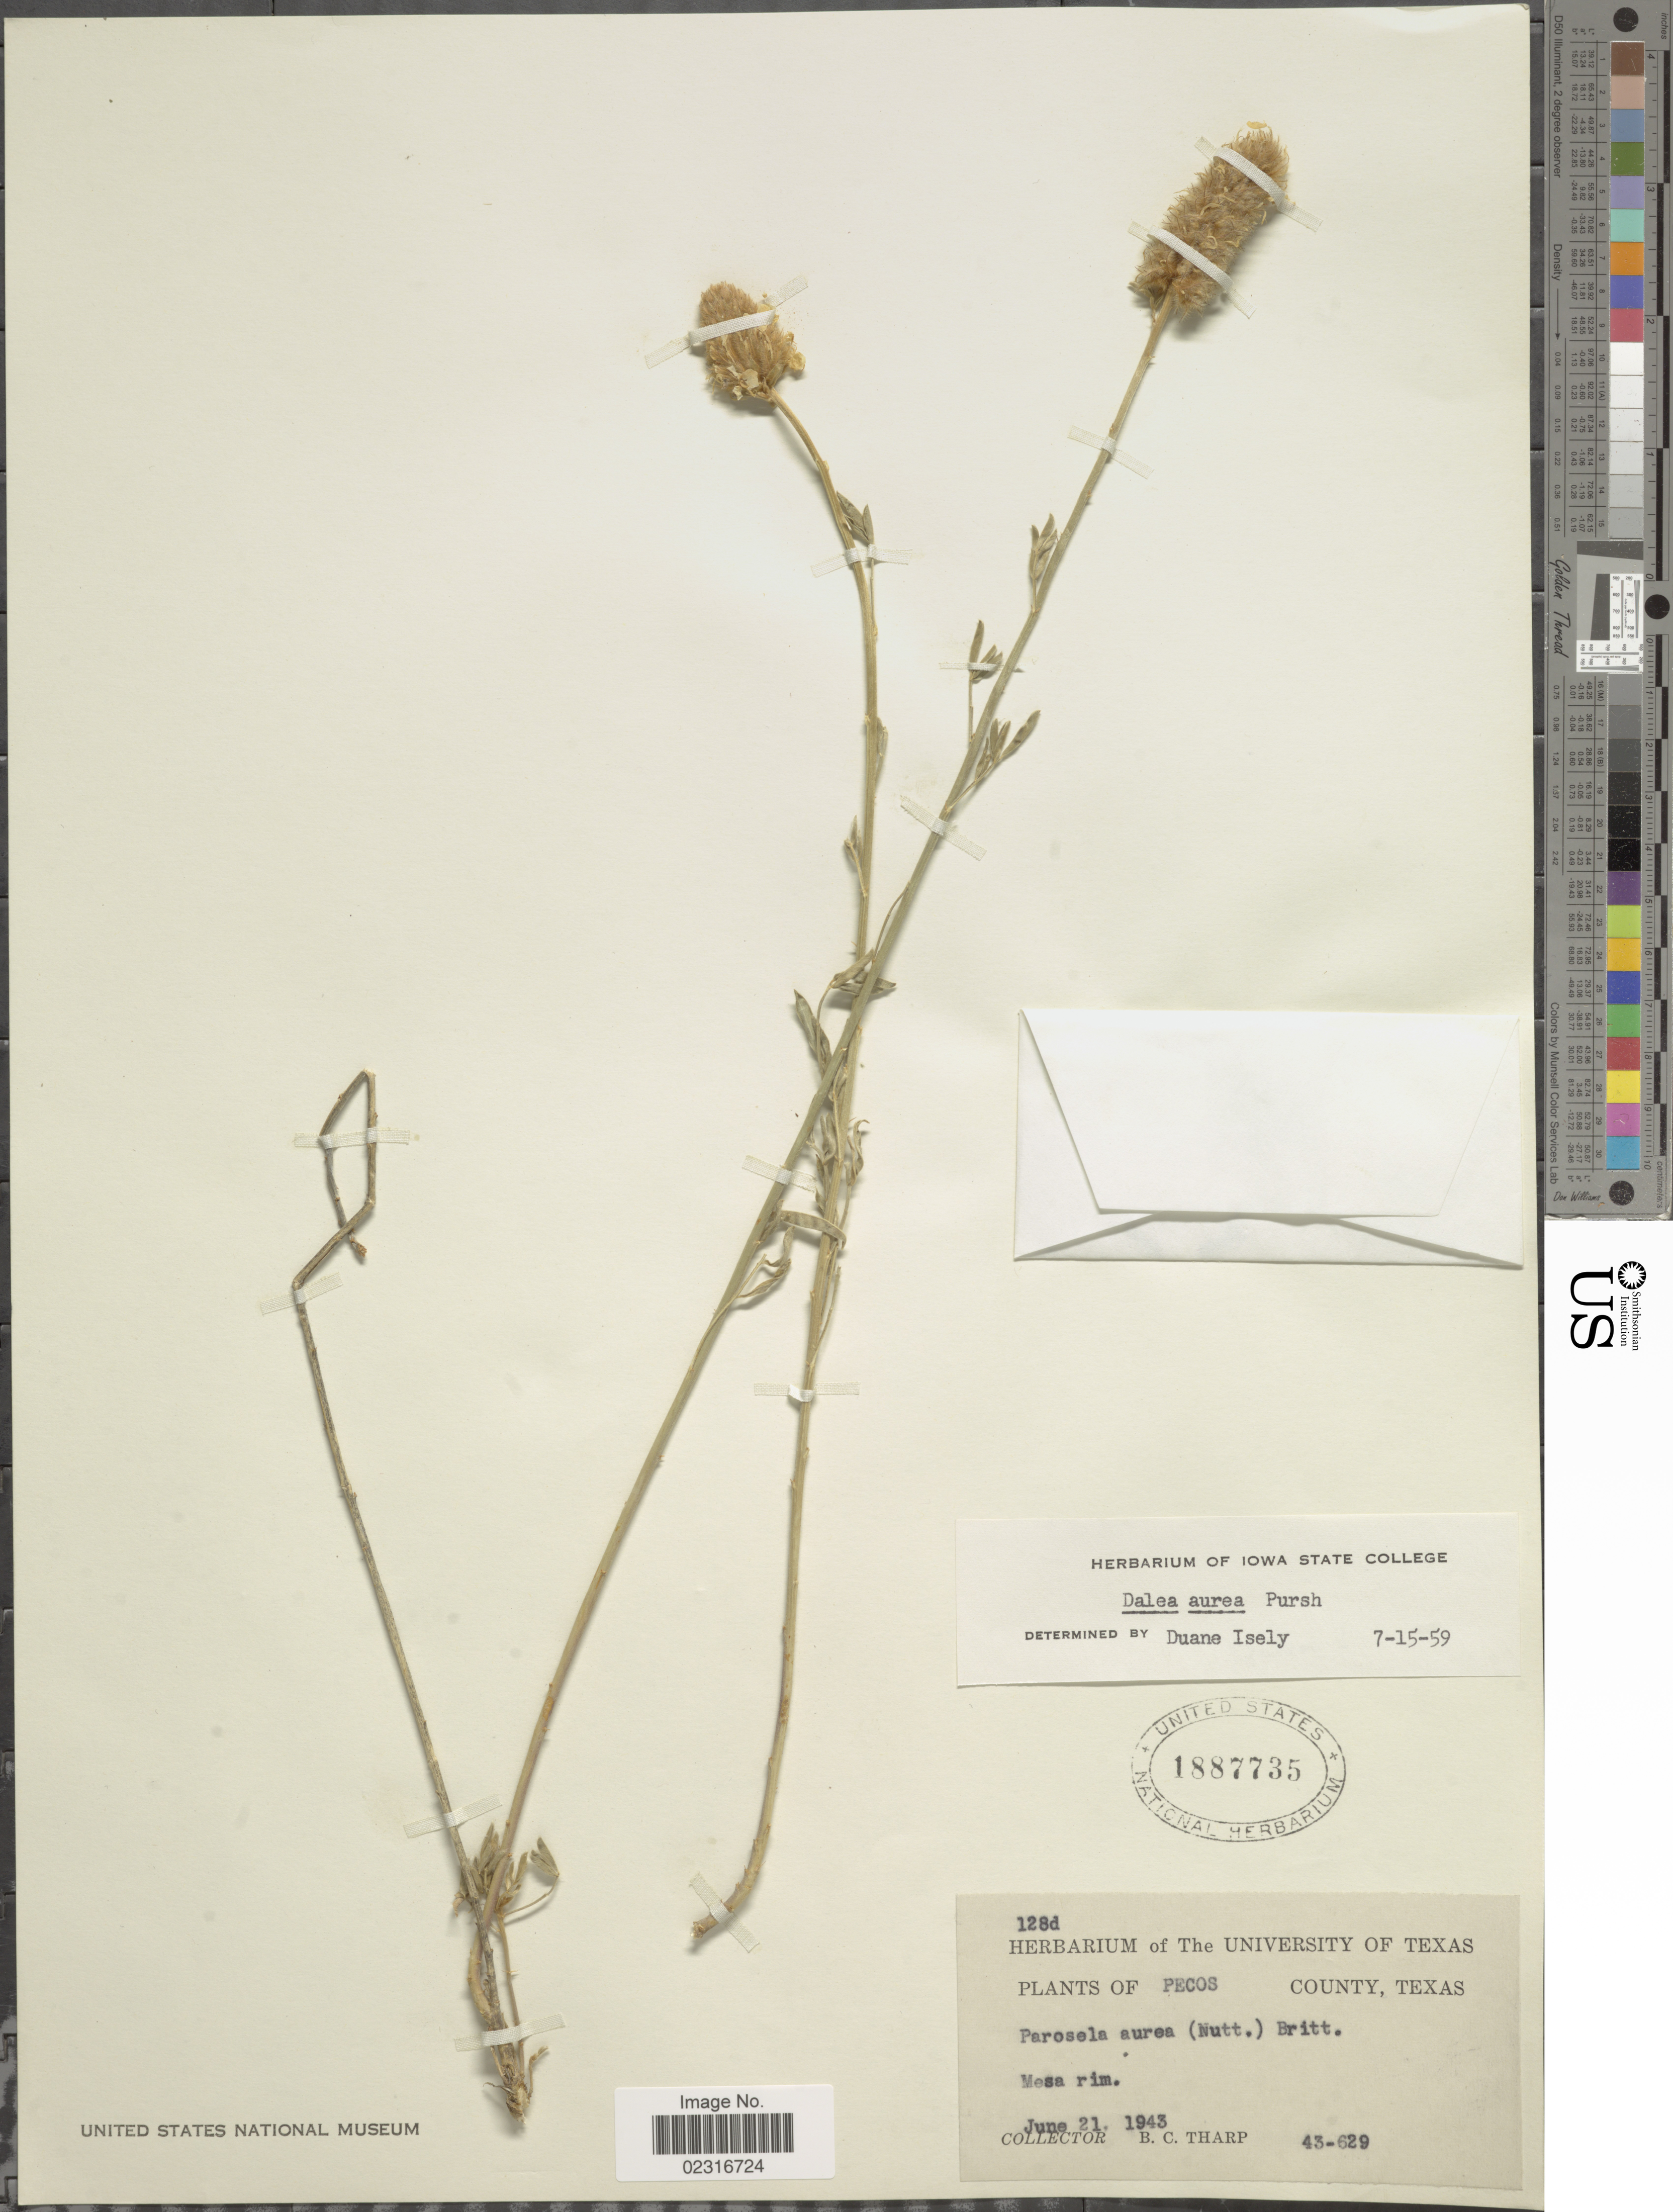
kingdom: Plantae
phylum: Tracheophyta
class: Magnoliopsida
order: Fabales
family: Fabaceae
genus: Dalea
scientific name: Dalea aurea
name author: Nutt. ex Pursh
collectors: B. C. Tharp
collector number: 43-629/128d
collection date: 1943-06-21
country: United States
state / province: Texas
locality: Pecos County. Mesa rim.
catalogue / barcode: US 1887735